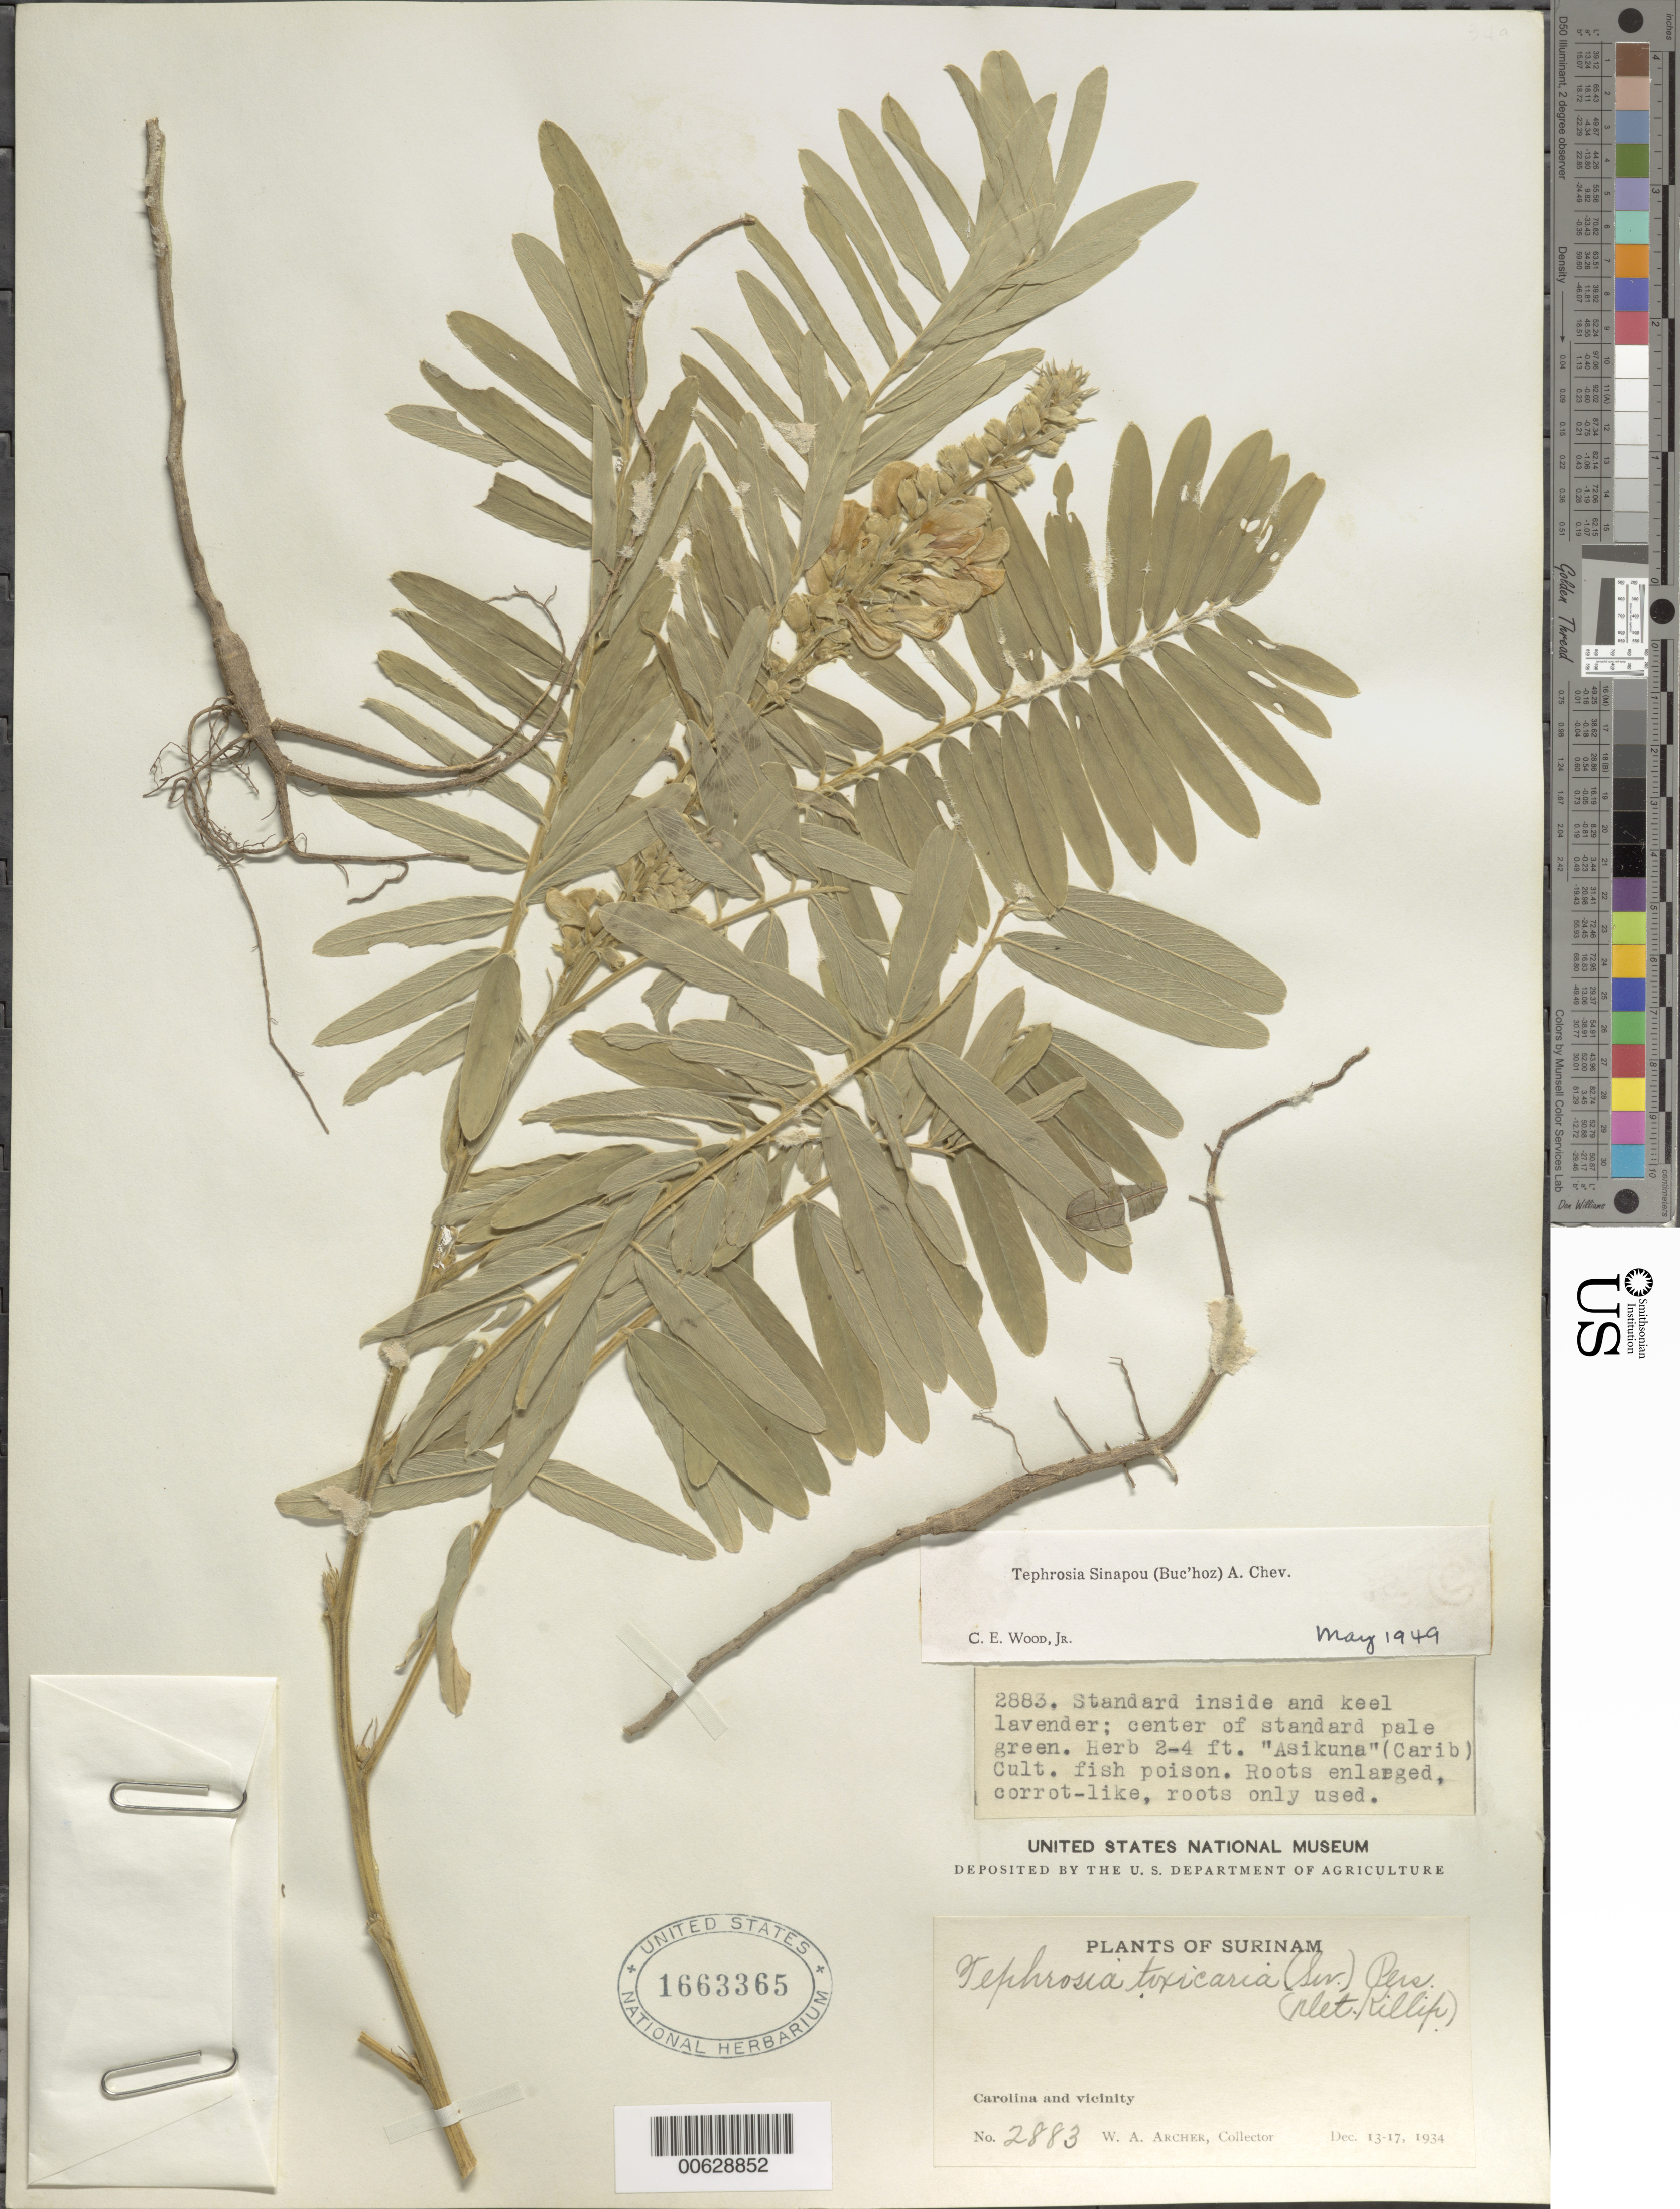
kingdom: Plantae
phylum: Tracheophyta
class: Magnoliopsida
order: Fabales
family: Fabaceae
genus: Tephrosia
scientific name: Tephrosia sinapou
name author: (Buc'hoz) A. Chev.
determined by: Wood, C. E., Jr.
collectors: W. A. Archer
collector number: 2883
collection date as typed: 13-Dec-34 to 17-Dec-34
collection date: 1934-12-13/1934-12-17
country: Suriname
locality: Carolina and vicinity, Surinam River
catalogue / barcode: US 1663365